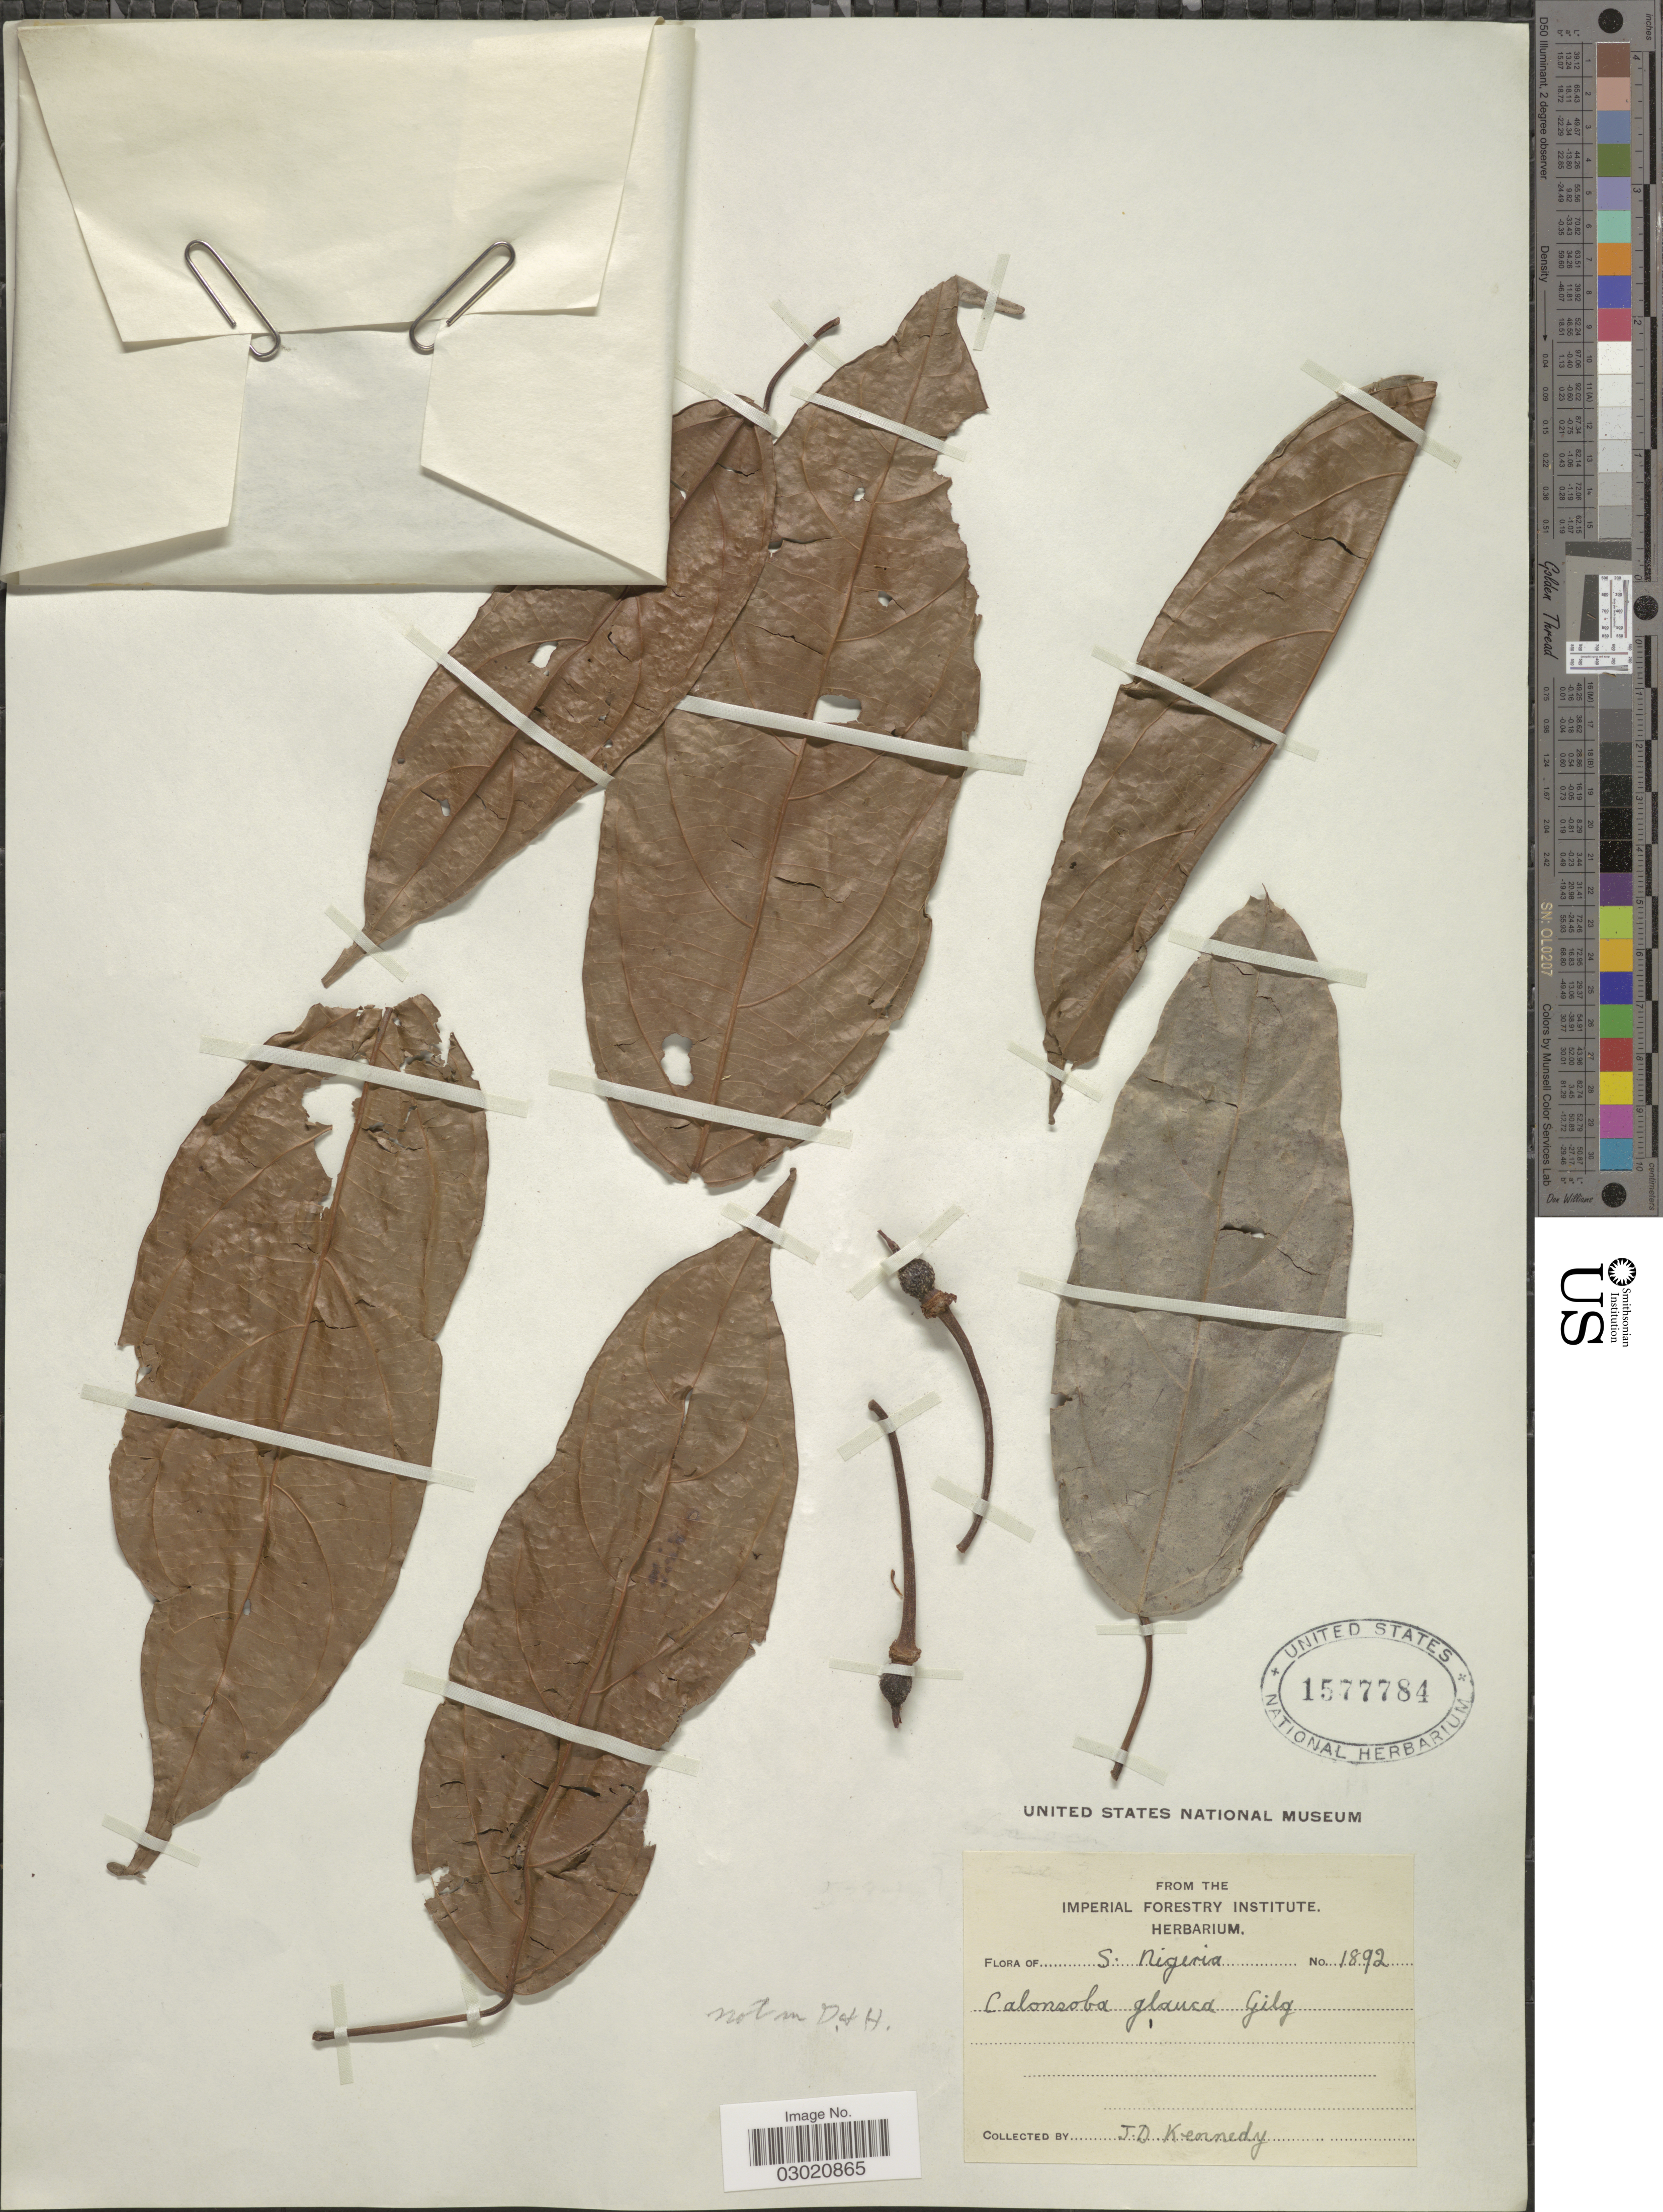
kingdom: Plantae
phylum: Tracheophyta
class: Magnoliopsida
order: Malpighiales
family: Achariaceae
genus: Caloncoba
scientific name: Caloncoba glauca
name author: (P. Beauv.) Gilg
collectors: J. D. Kennedy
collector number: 1892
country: Nigeria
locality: S. Nigeria.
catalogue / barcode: US 1577784